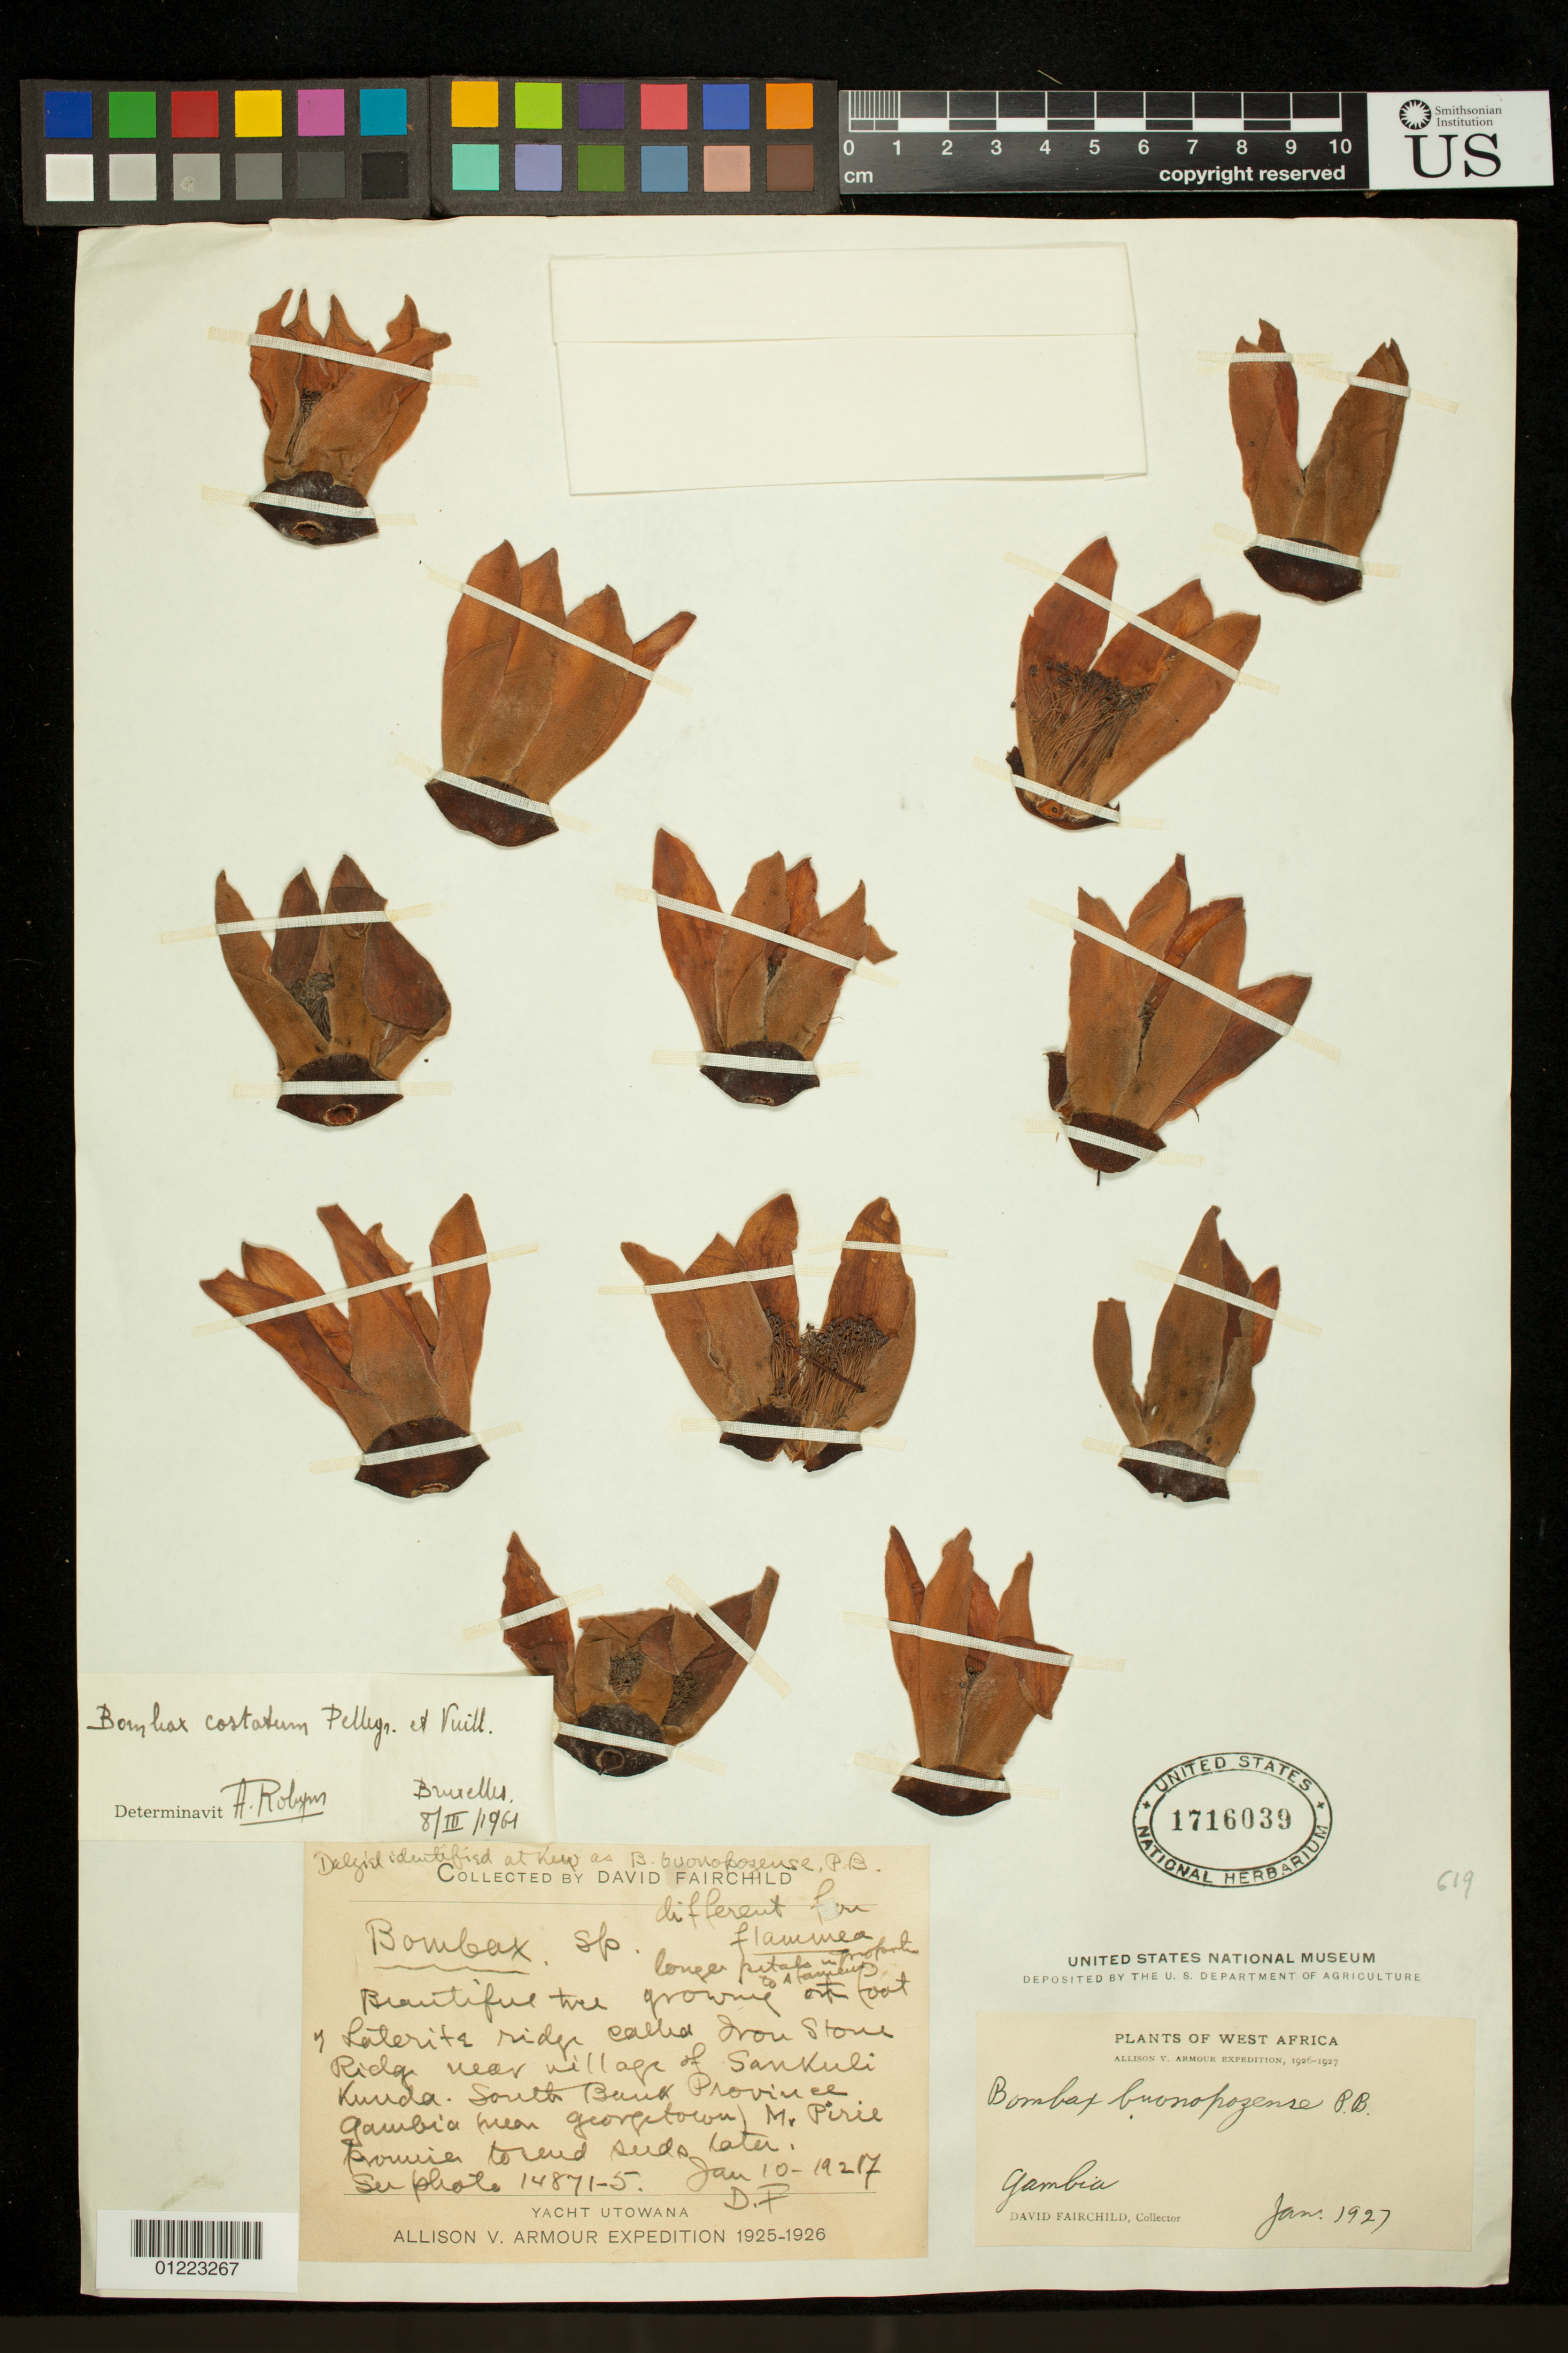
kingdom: Plantae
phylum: Tracheophyta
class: Magnoliopsida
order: Malvales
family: Malvaceae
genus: Bombax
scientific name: Bombax costatum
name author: Pellegr. & Vuillet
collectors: D. Fairchild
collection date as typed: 1/10/1927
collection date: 1927-01-10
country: Gambia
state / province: Central River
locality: Growing on foot of Laterite ridge called Iron Stone Ridge near village of Sankuli Kunda. South Bank Province Gambia (near Georgetown). See photo 14871-5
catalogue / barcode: US 1716039